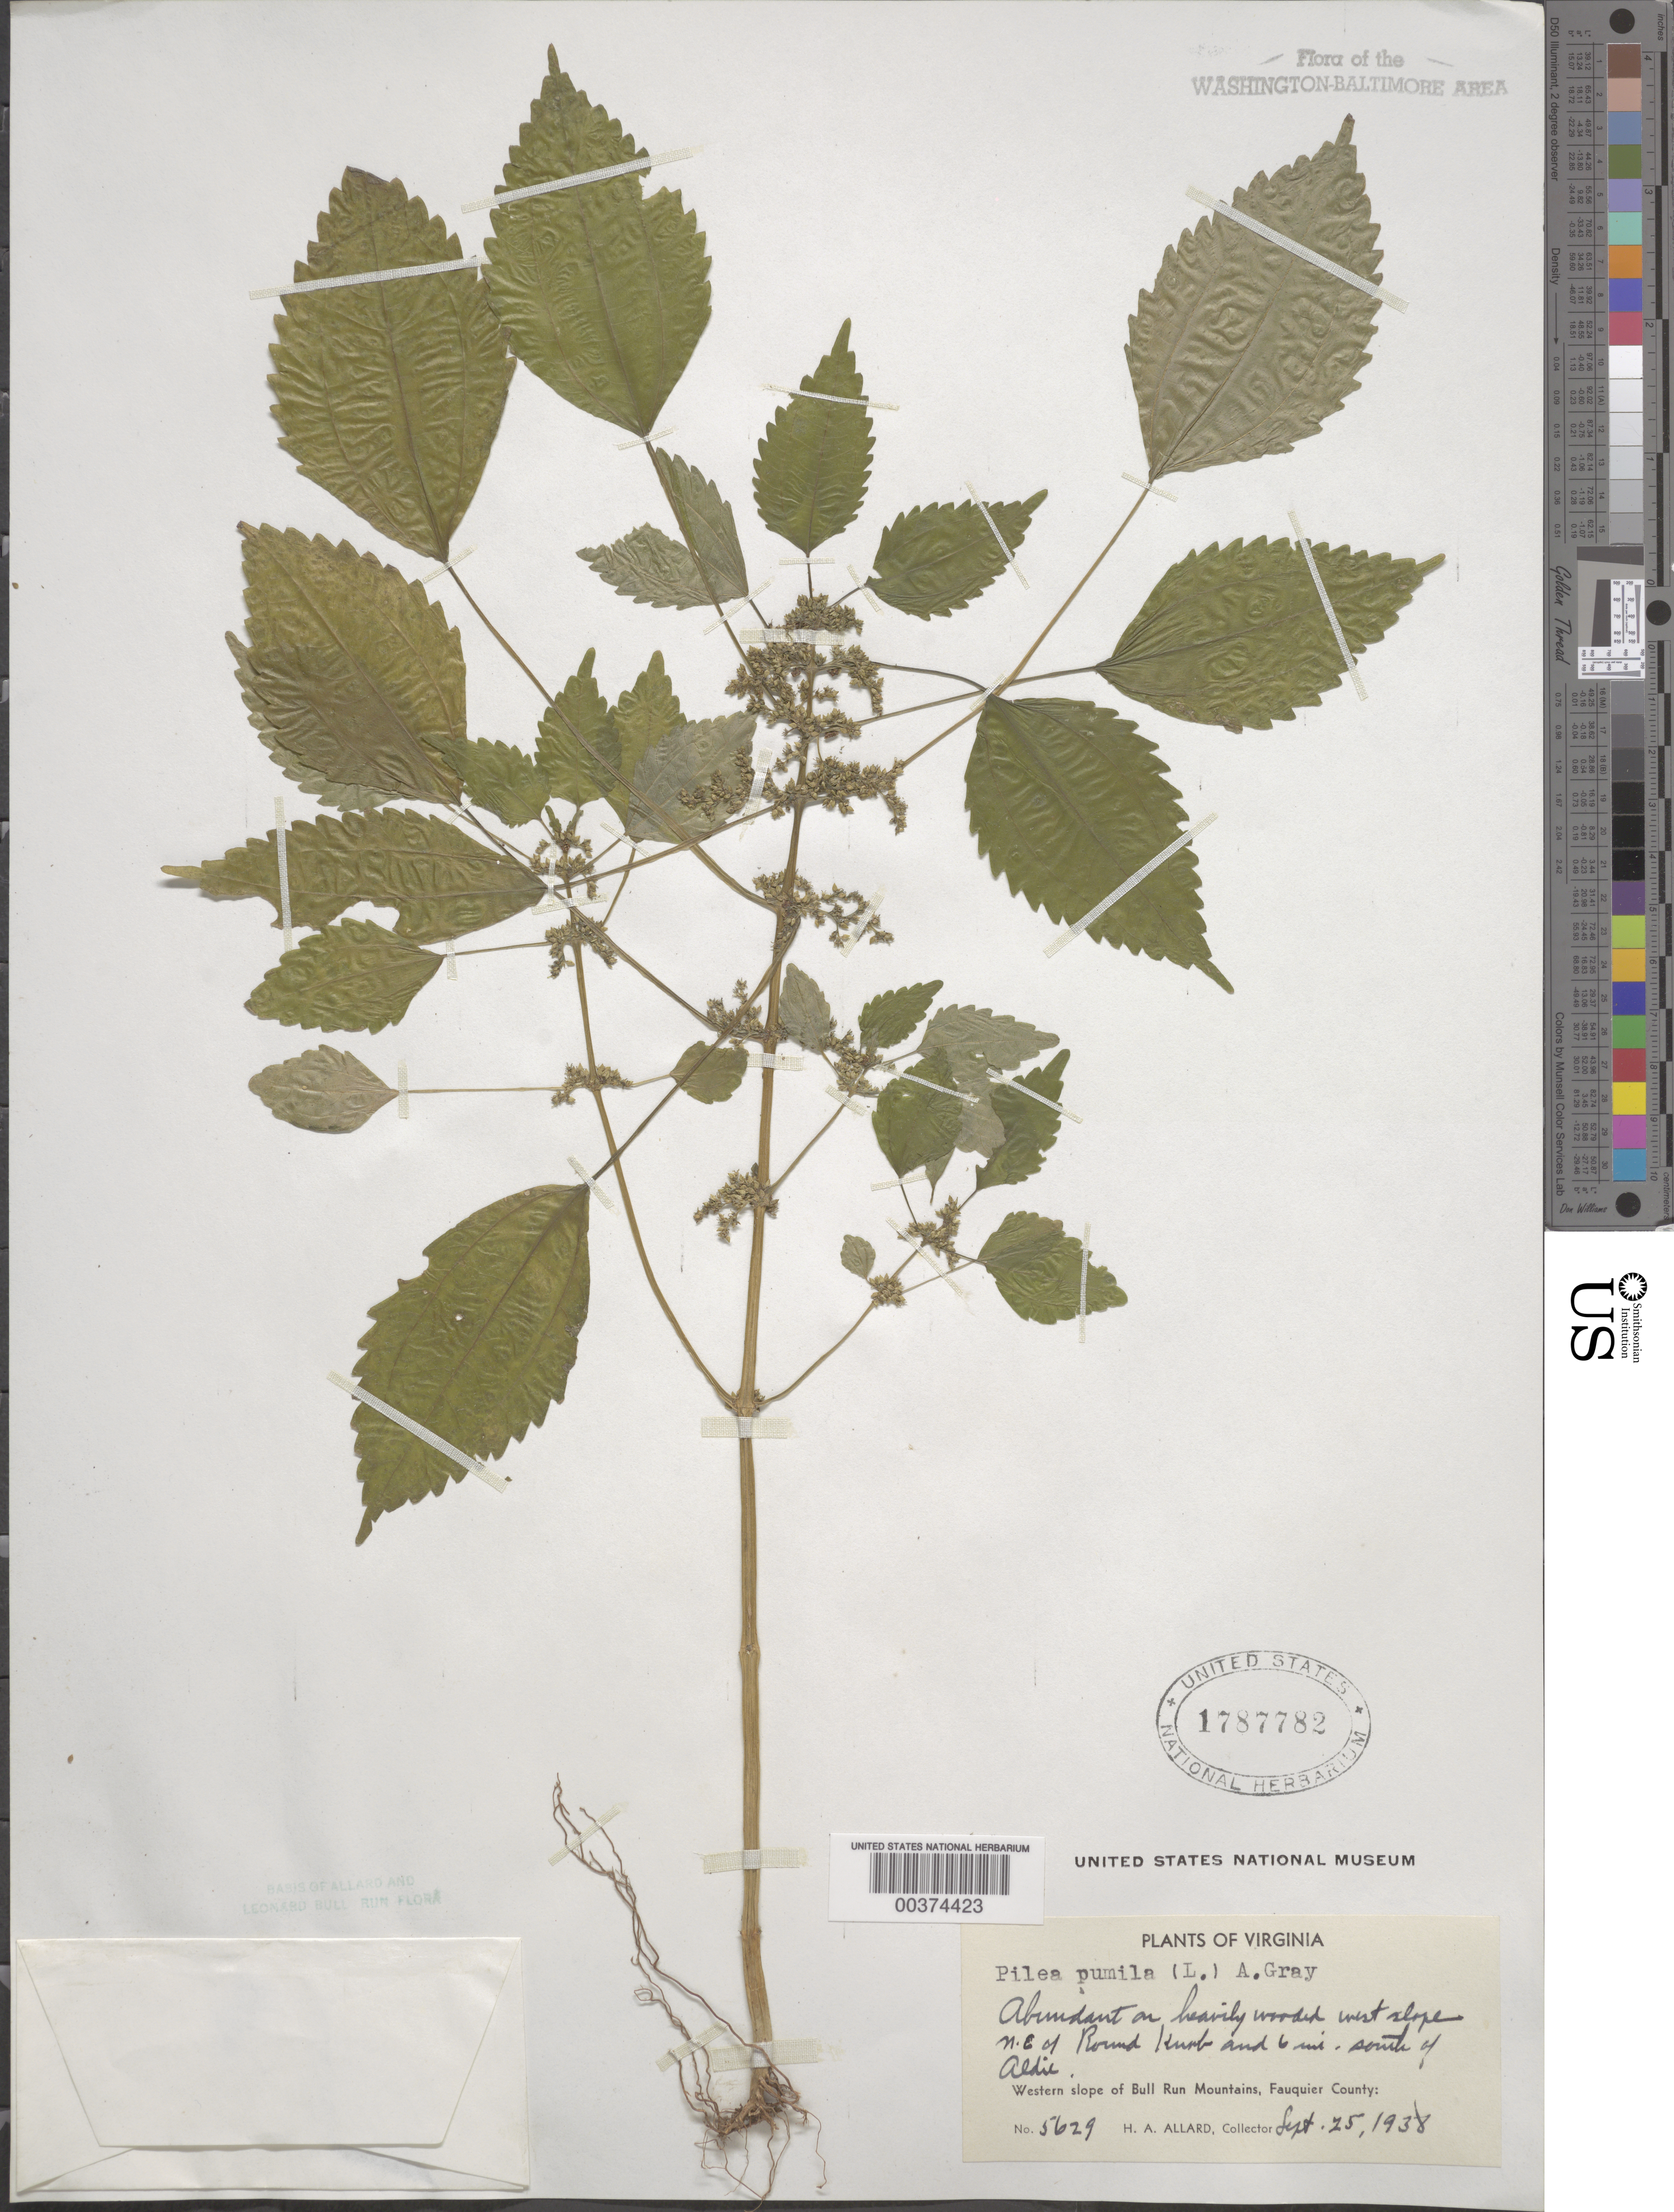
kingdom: Plantae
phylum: Tracheophyta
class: Magnoliopsida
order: Rosales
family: Urticaceae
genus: Pilea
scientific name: Pilea pumila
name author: (L.) A. Gray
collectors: H. A. Allard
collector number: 5629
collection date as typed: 25 Sep 1938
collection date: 1938-09-25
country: United States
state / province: Virginia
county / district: Fauquier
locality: Northeast of Round Knob, south of Aldie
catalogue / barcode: US 1787782